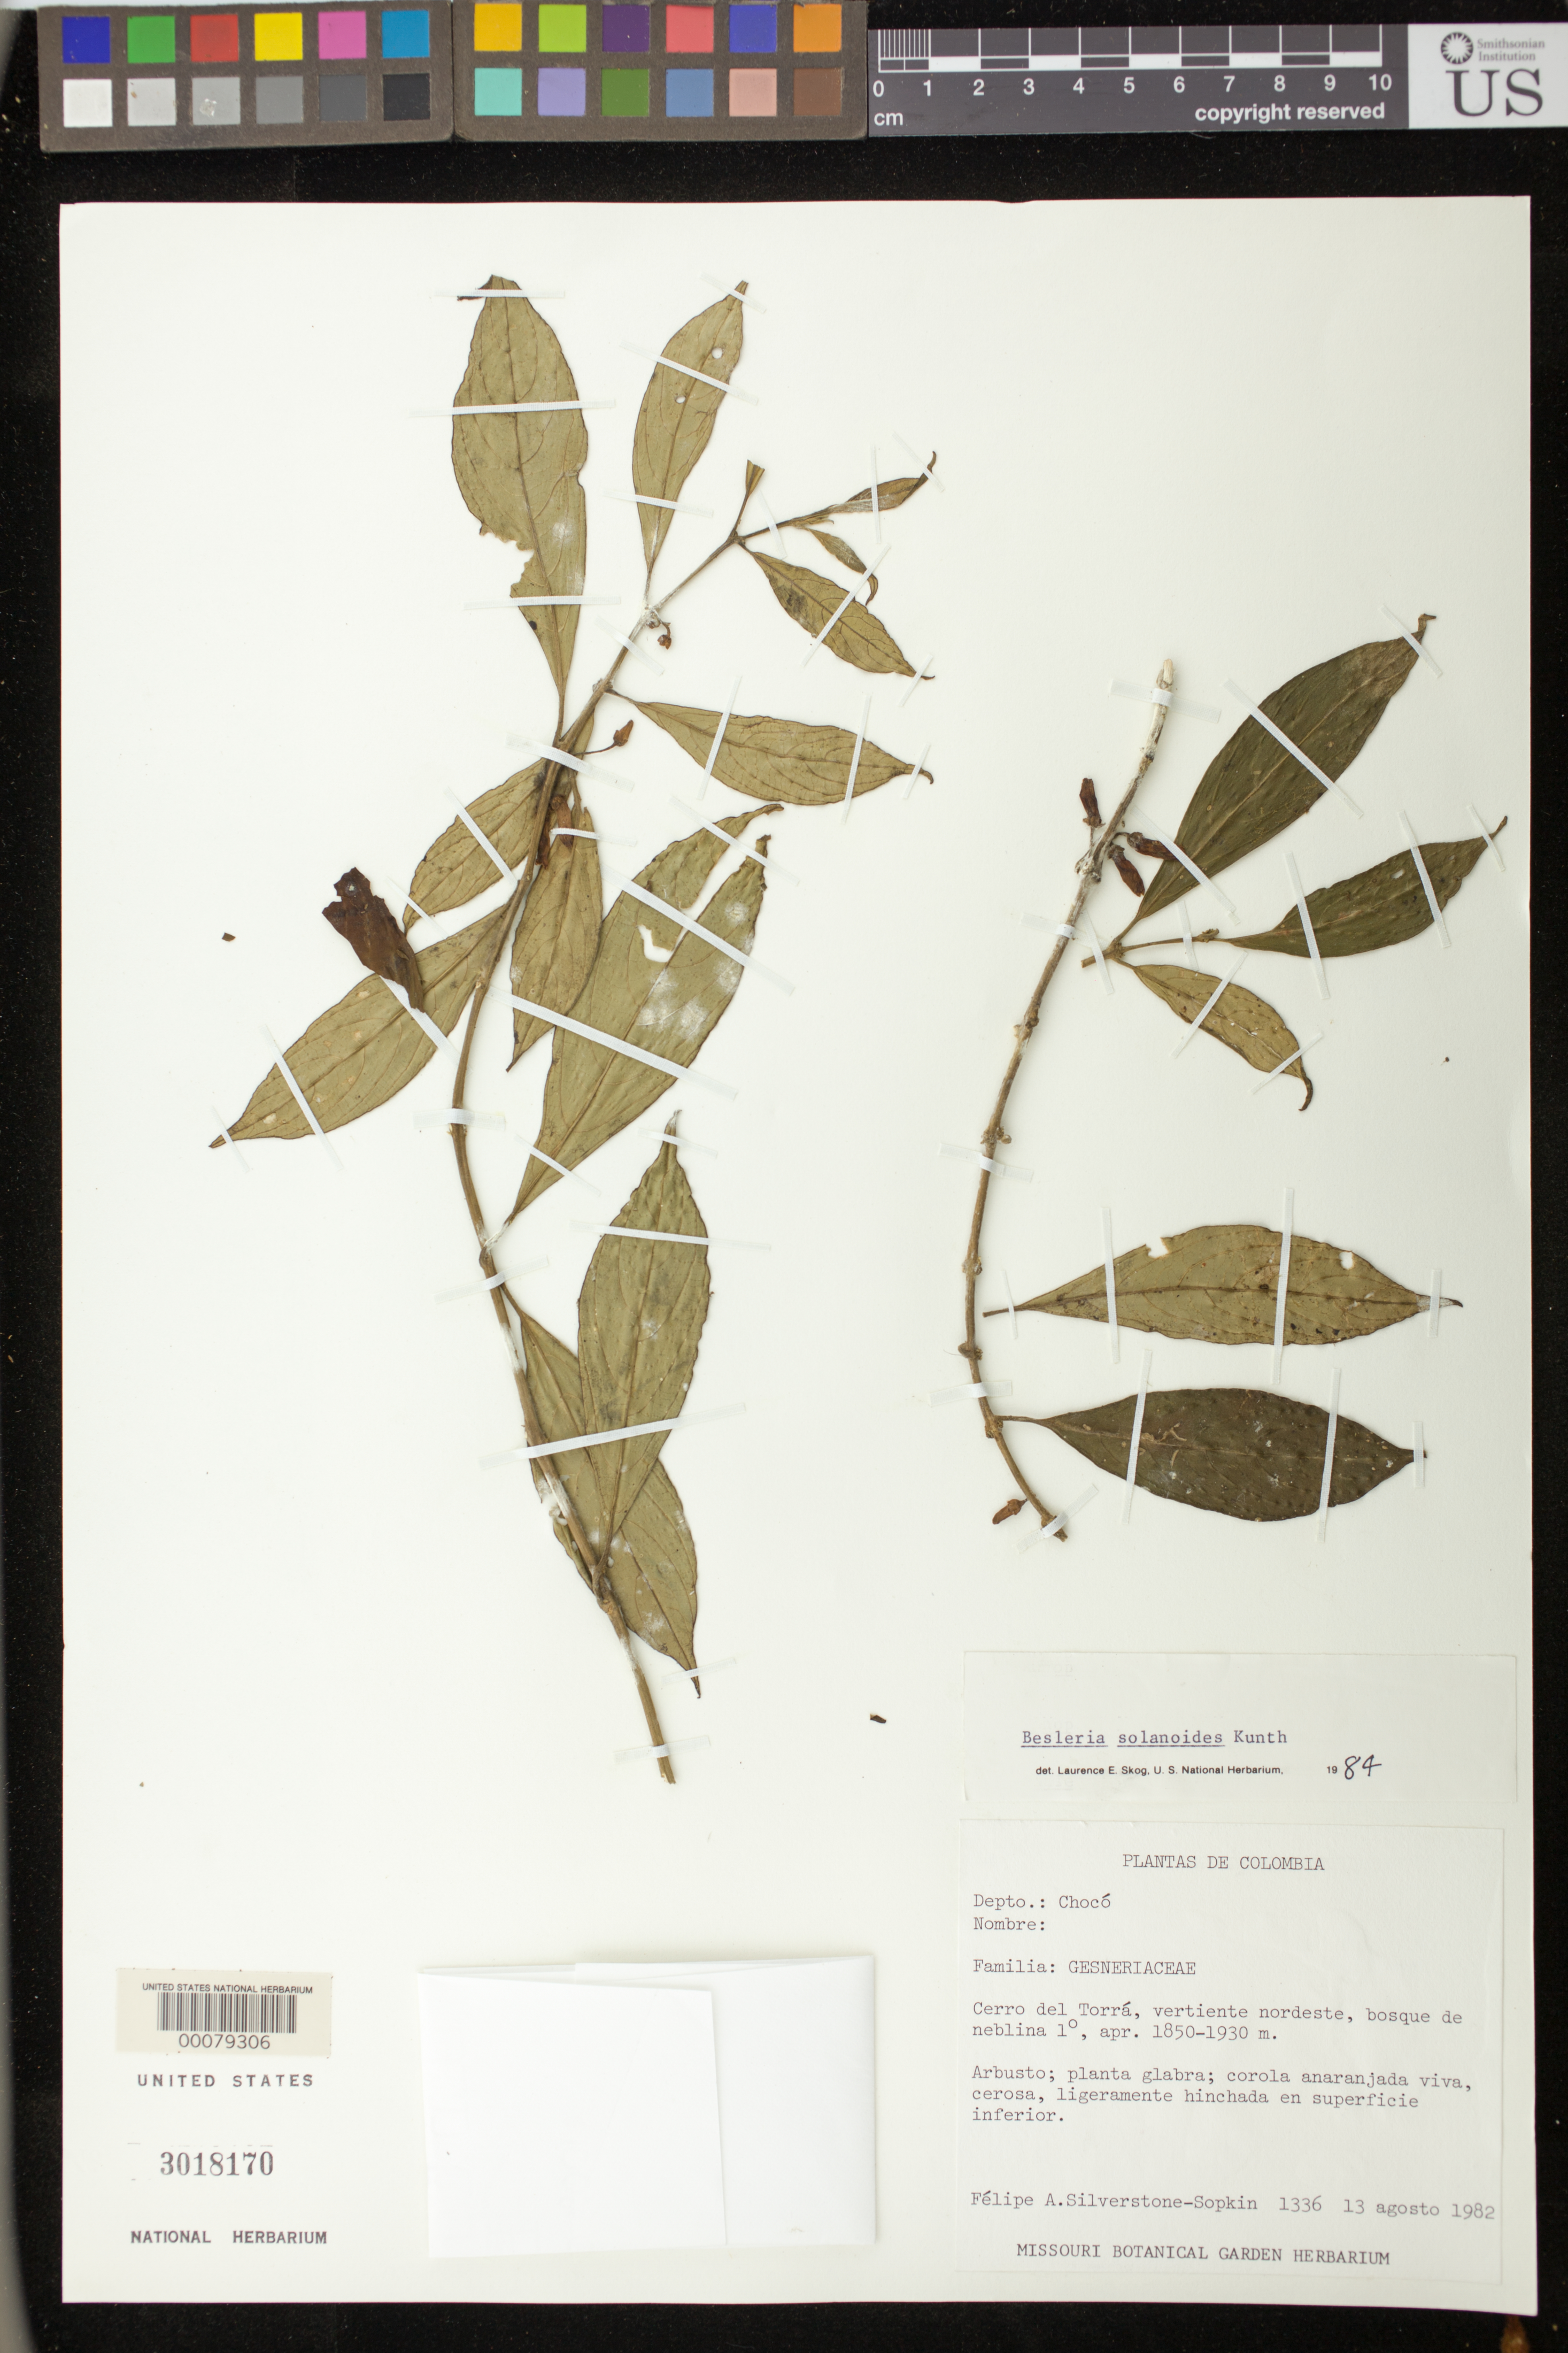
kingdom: Plantae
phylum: Tracheophyta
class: Magnoliopsida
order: Lamiales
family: Gesneriaceae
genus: Besleria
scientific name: Besleria solanoides var. solanoides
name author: Kunth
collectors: P. A. Silverstone-Sopkin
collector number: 1336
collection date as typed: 13 Aug 1982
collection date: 1982-08-13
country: Colombia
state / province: Chocó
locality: Cerro del Torra, northeastern slope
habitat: Fog forest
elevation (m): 1850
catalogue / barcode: US 3018170